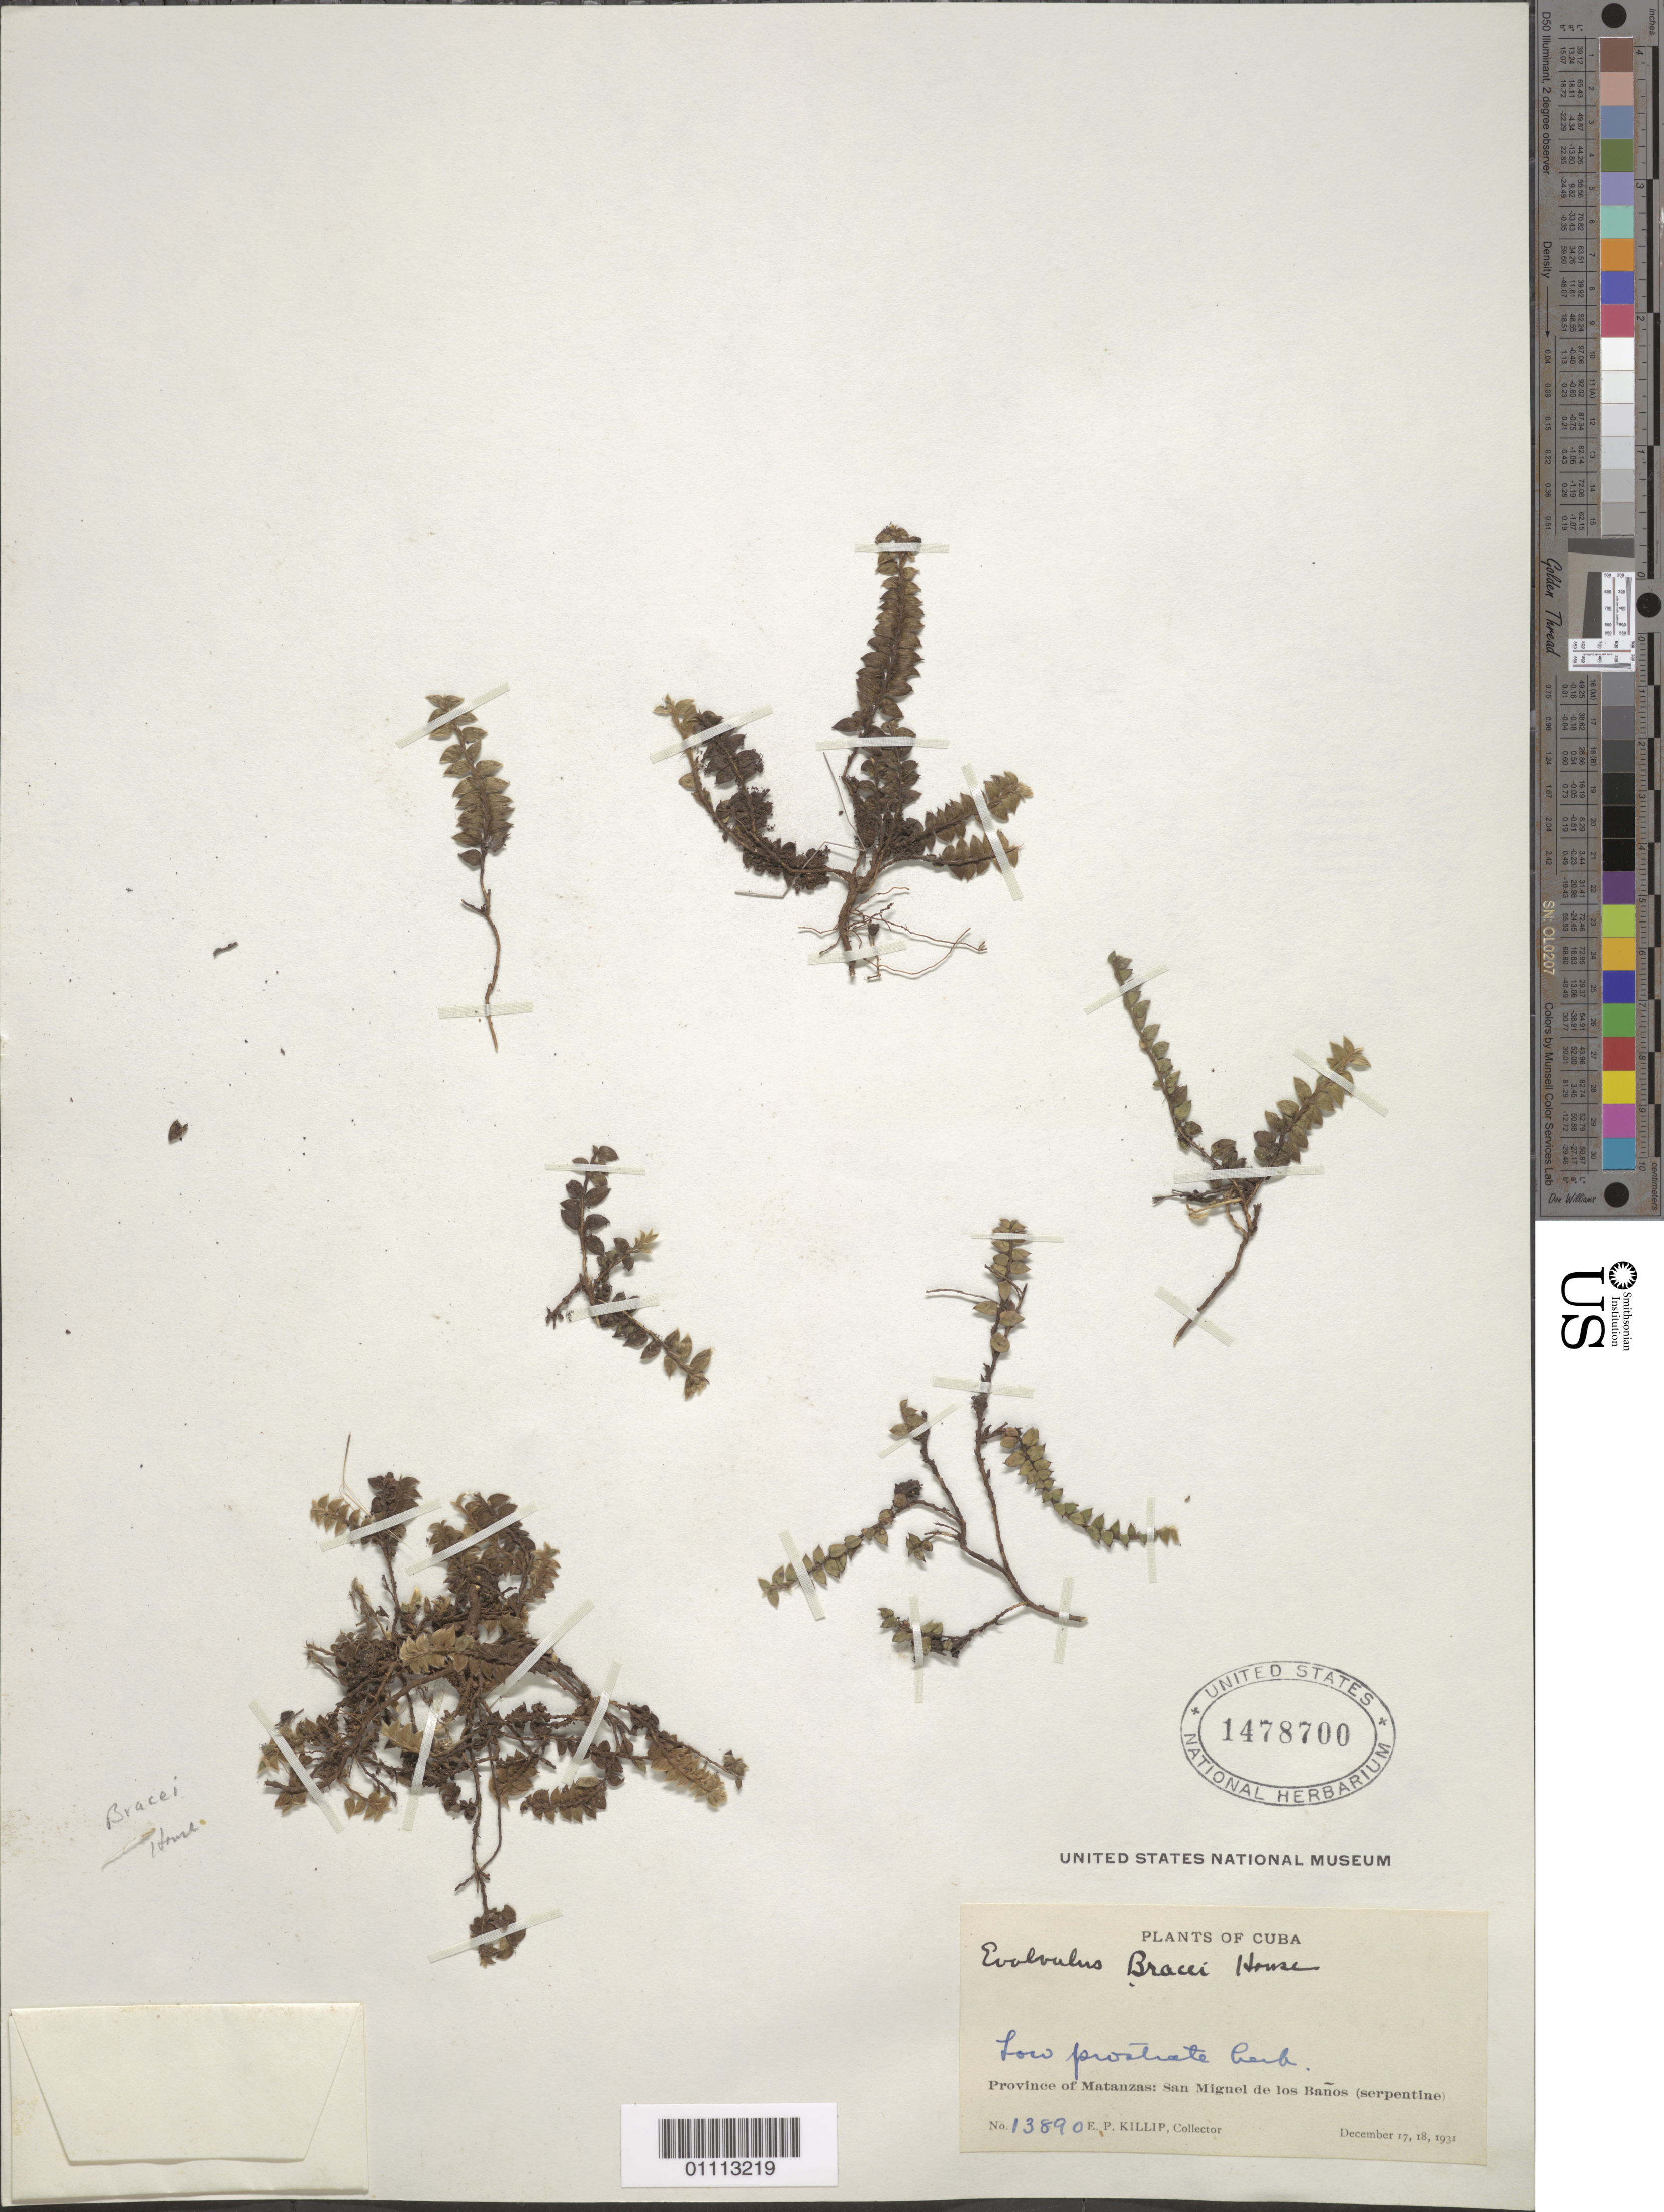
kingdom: Plantae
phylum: Tracheophyta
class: Magnoliopsida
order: Solanales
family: Convolvulaceae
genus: Evolvulus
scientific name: Evolvulus bracei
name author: House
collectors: E. P. Killip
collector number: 13890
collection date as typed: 17 Dec 1931 and 18 Dec 1931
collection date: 1931-12-17,1931-12-18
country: Cuba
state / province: Matanzas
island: Cuba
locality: San Miguel de los Banos (serpentine)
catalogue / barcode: US 1478700